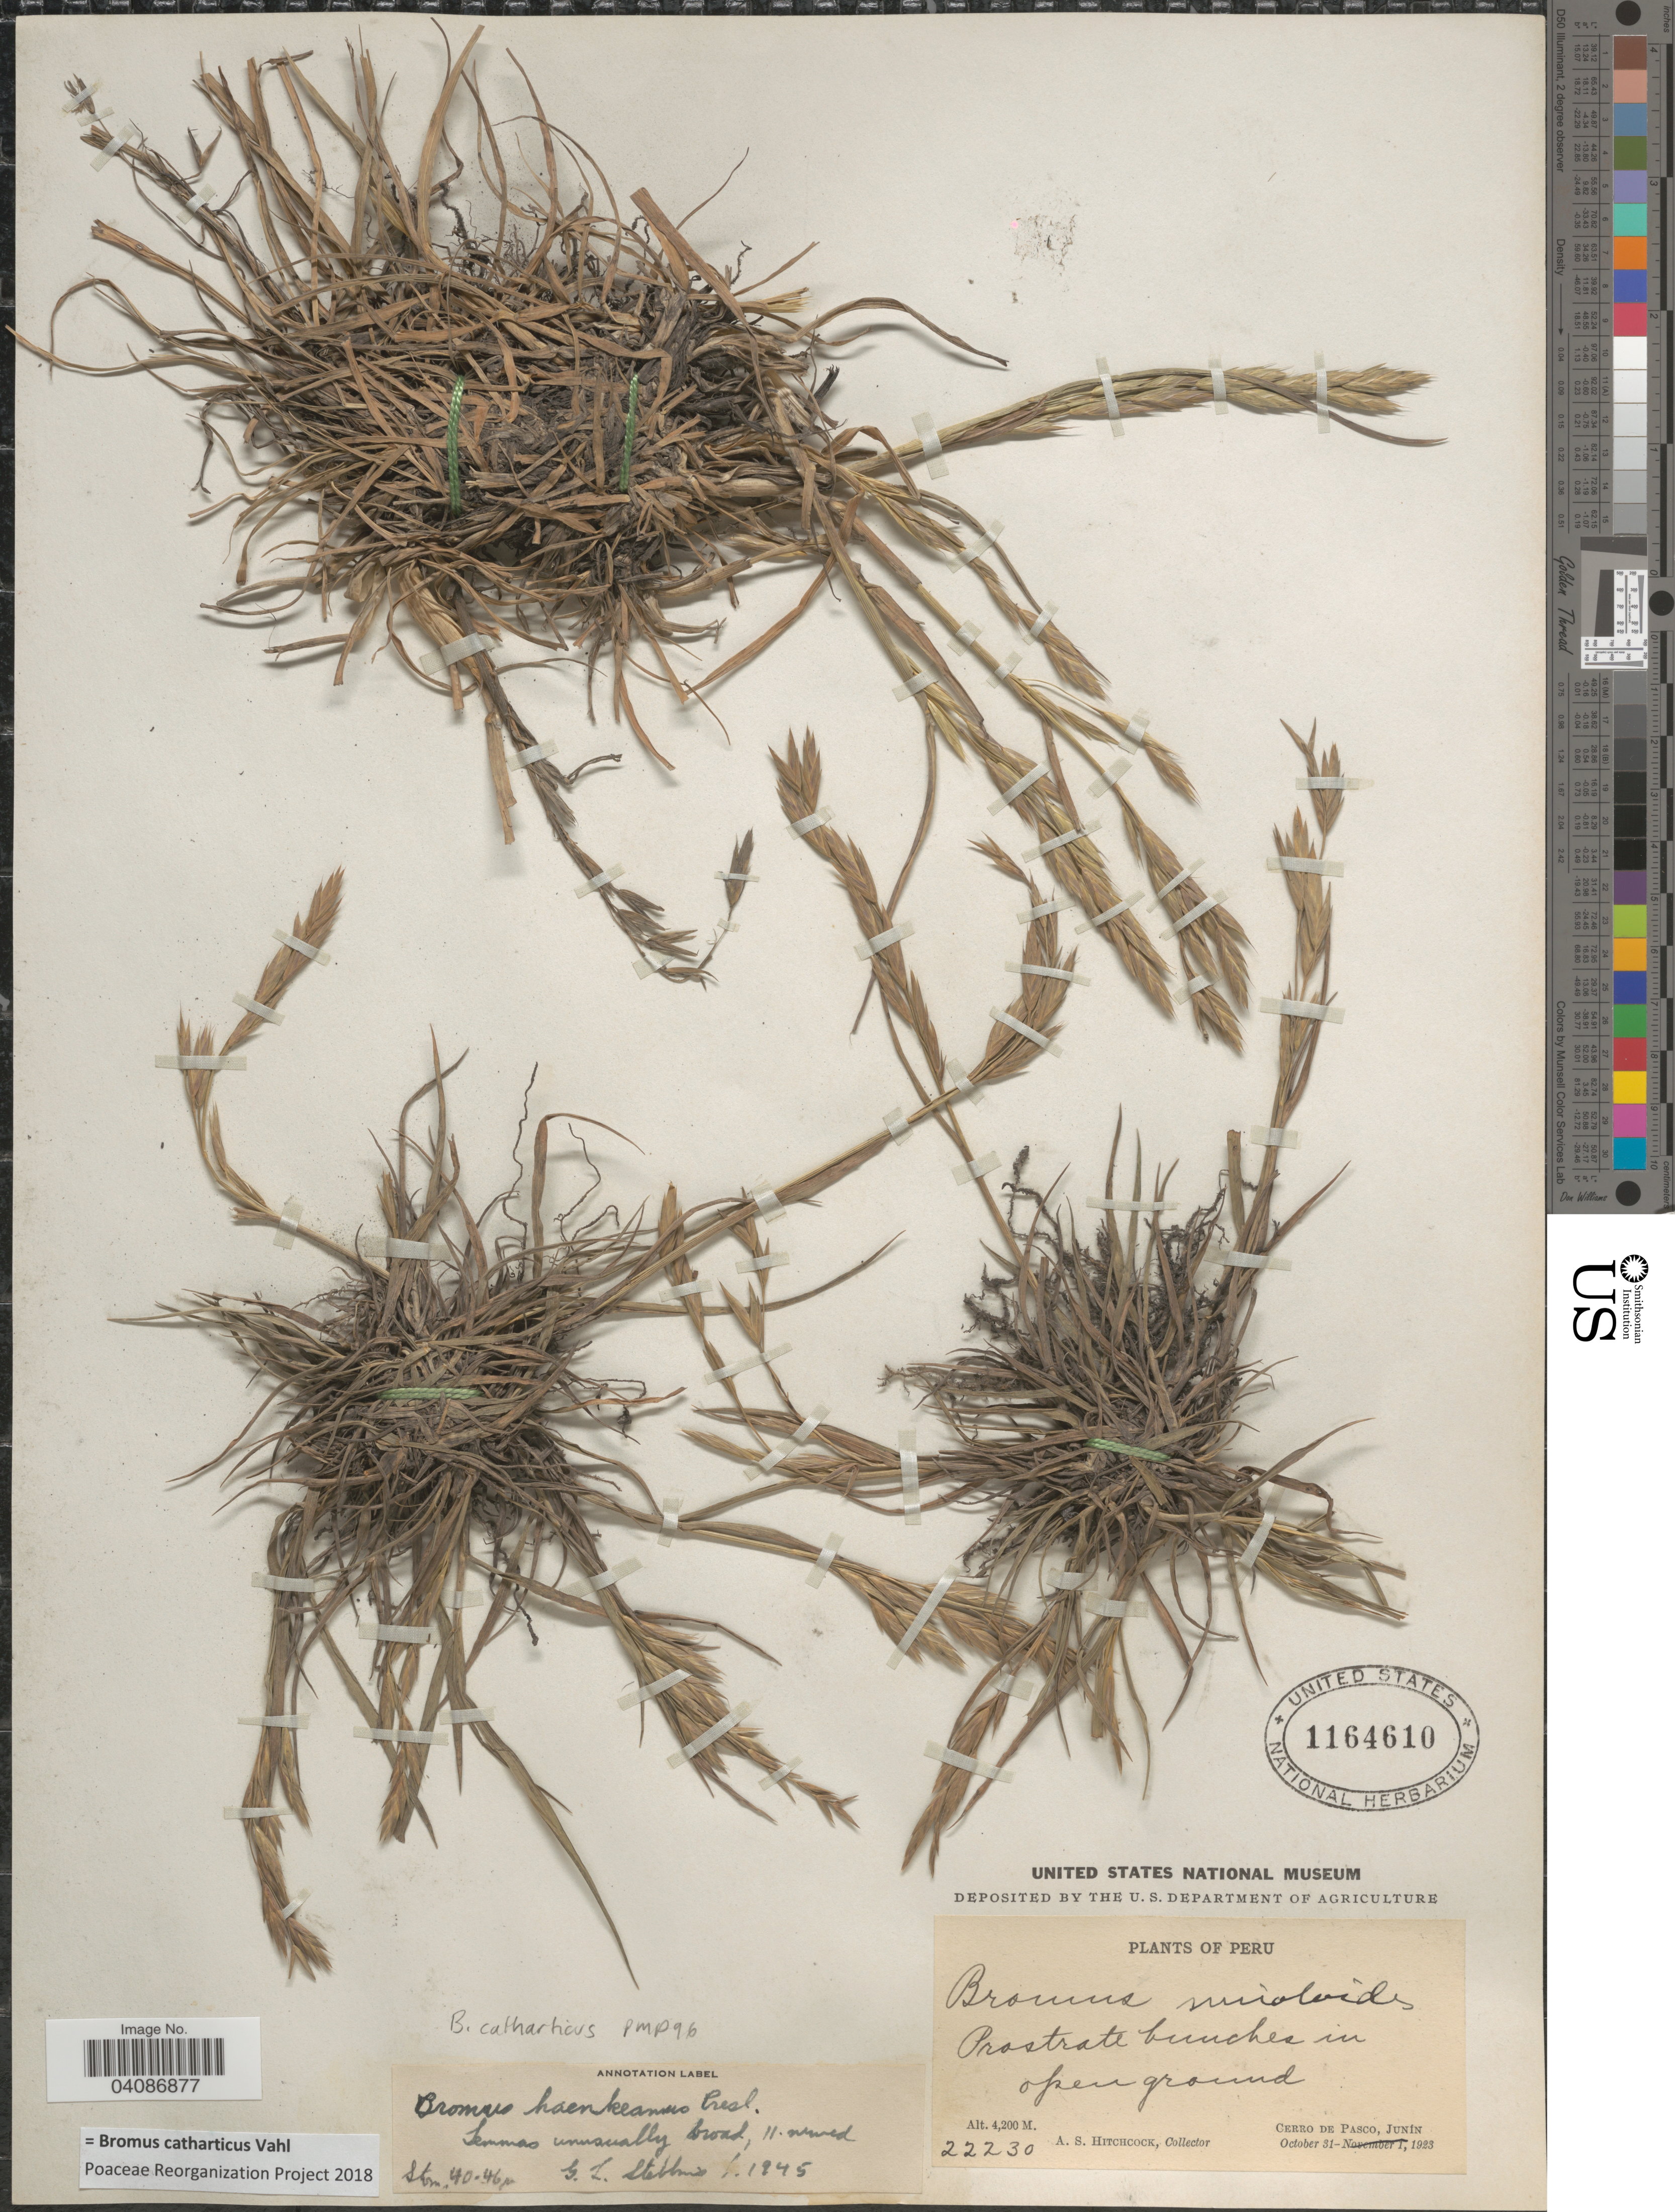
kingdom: Plantae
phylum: Tracheophyta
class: Liliopsida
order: Poales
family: Poaceae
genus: Bromus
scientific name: Bromus catharticus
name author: Vahl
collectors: A. S. Hitchcock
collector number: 22230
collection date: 1923-10-31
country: Peru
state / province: Junín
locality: Prostate bunches in open ground. Cerro De Pasco.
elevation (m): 4200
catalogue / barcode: US 1164610